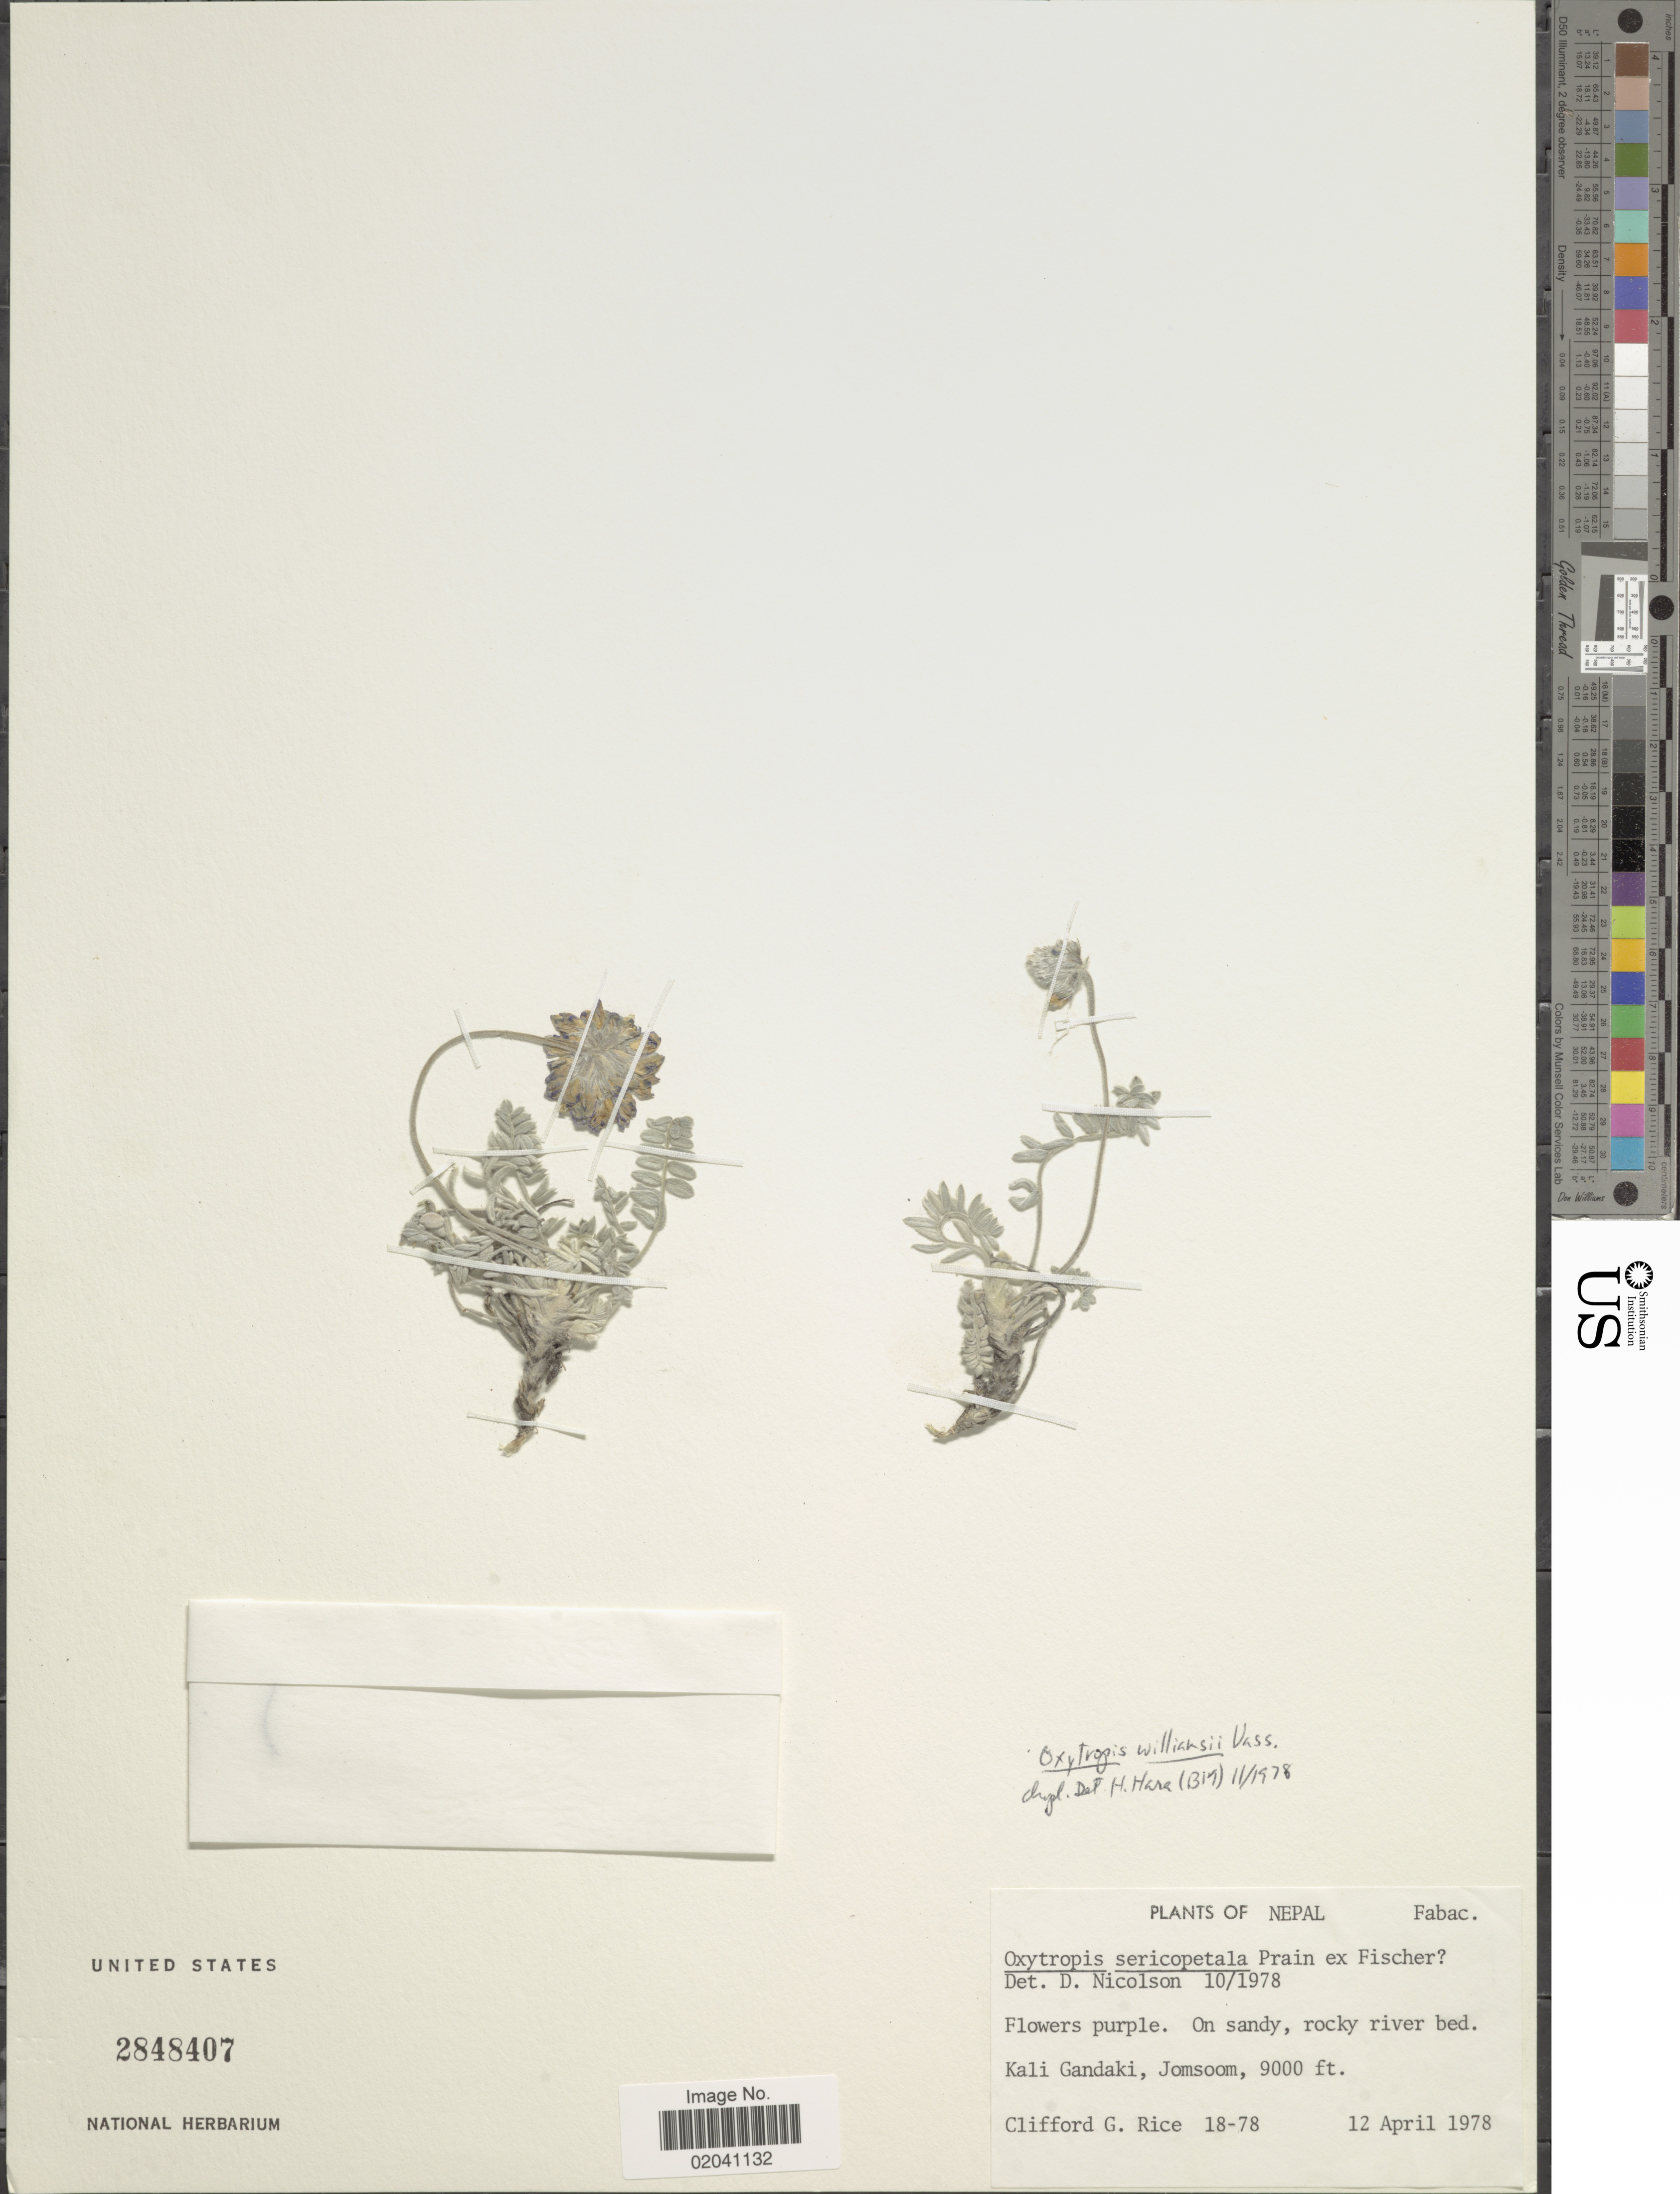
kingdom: Plantae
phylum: Tracheophyta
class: Magnoliopsida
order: Fabales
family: Fabaceae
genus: Oxytropis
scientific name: Oxytropis williamsii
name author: Vassilcz.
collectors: C. G. Rice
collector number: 18-78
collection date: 1978-04-12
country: Nepal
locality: Kali Gandaki, Jomsoon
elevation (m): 2743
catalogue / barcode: US 2848407